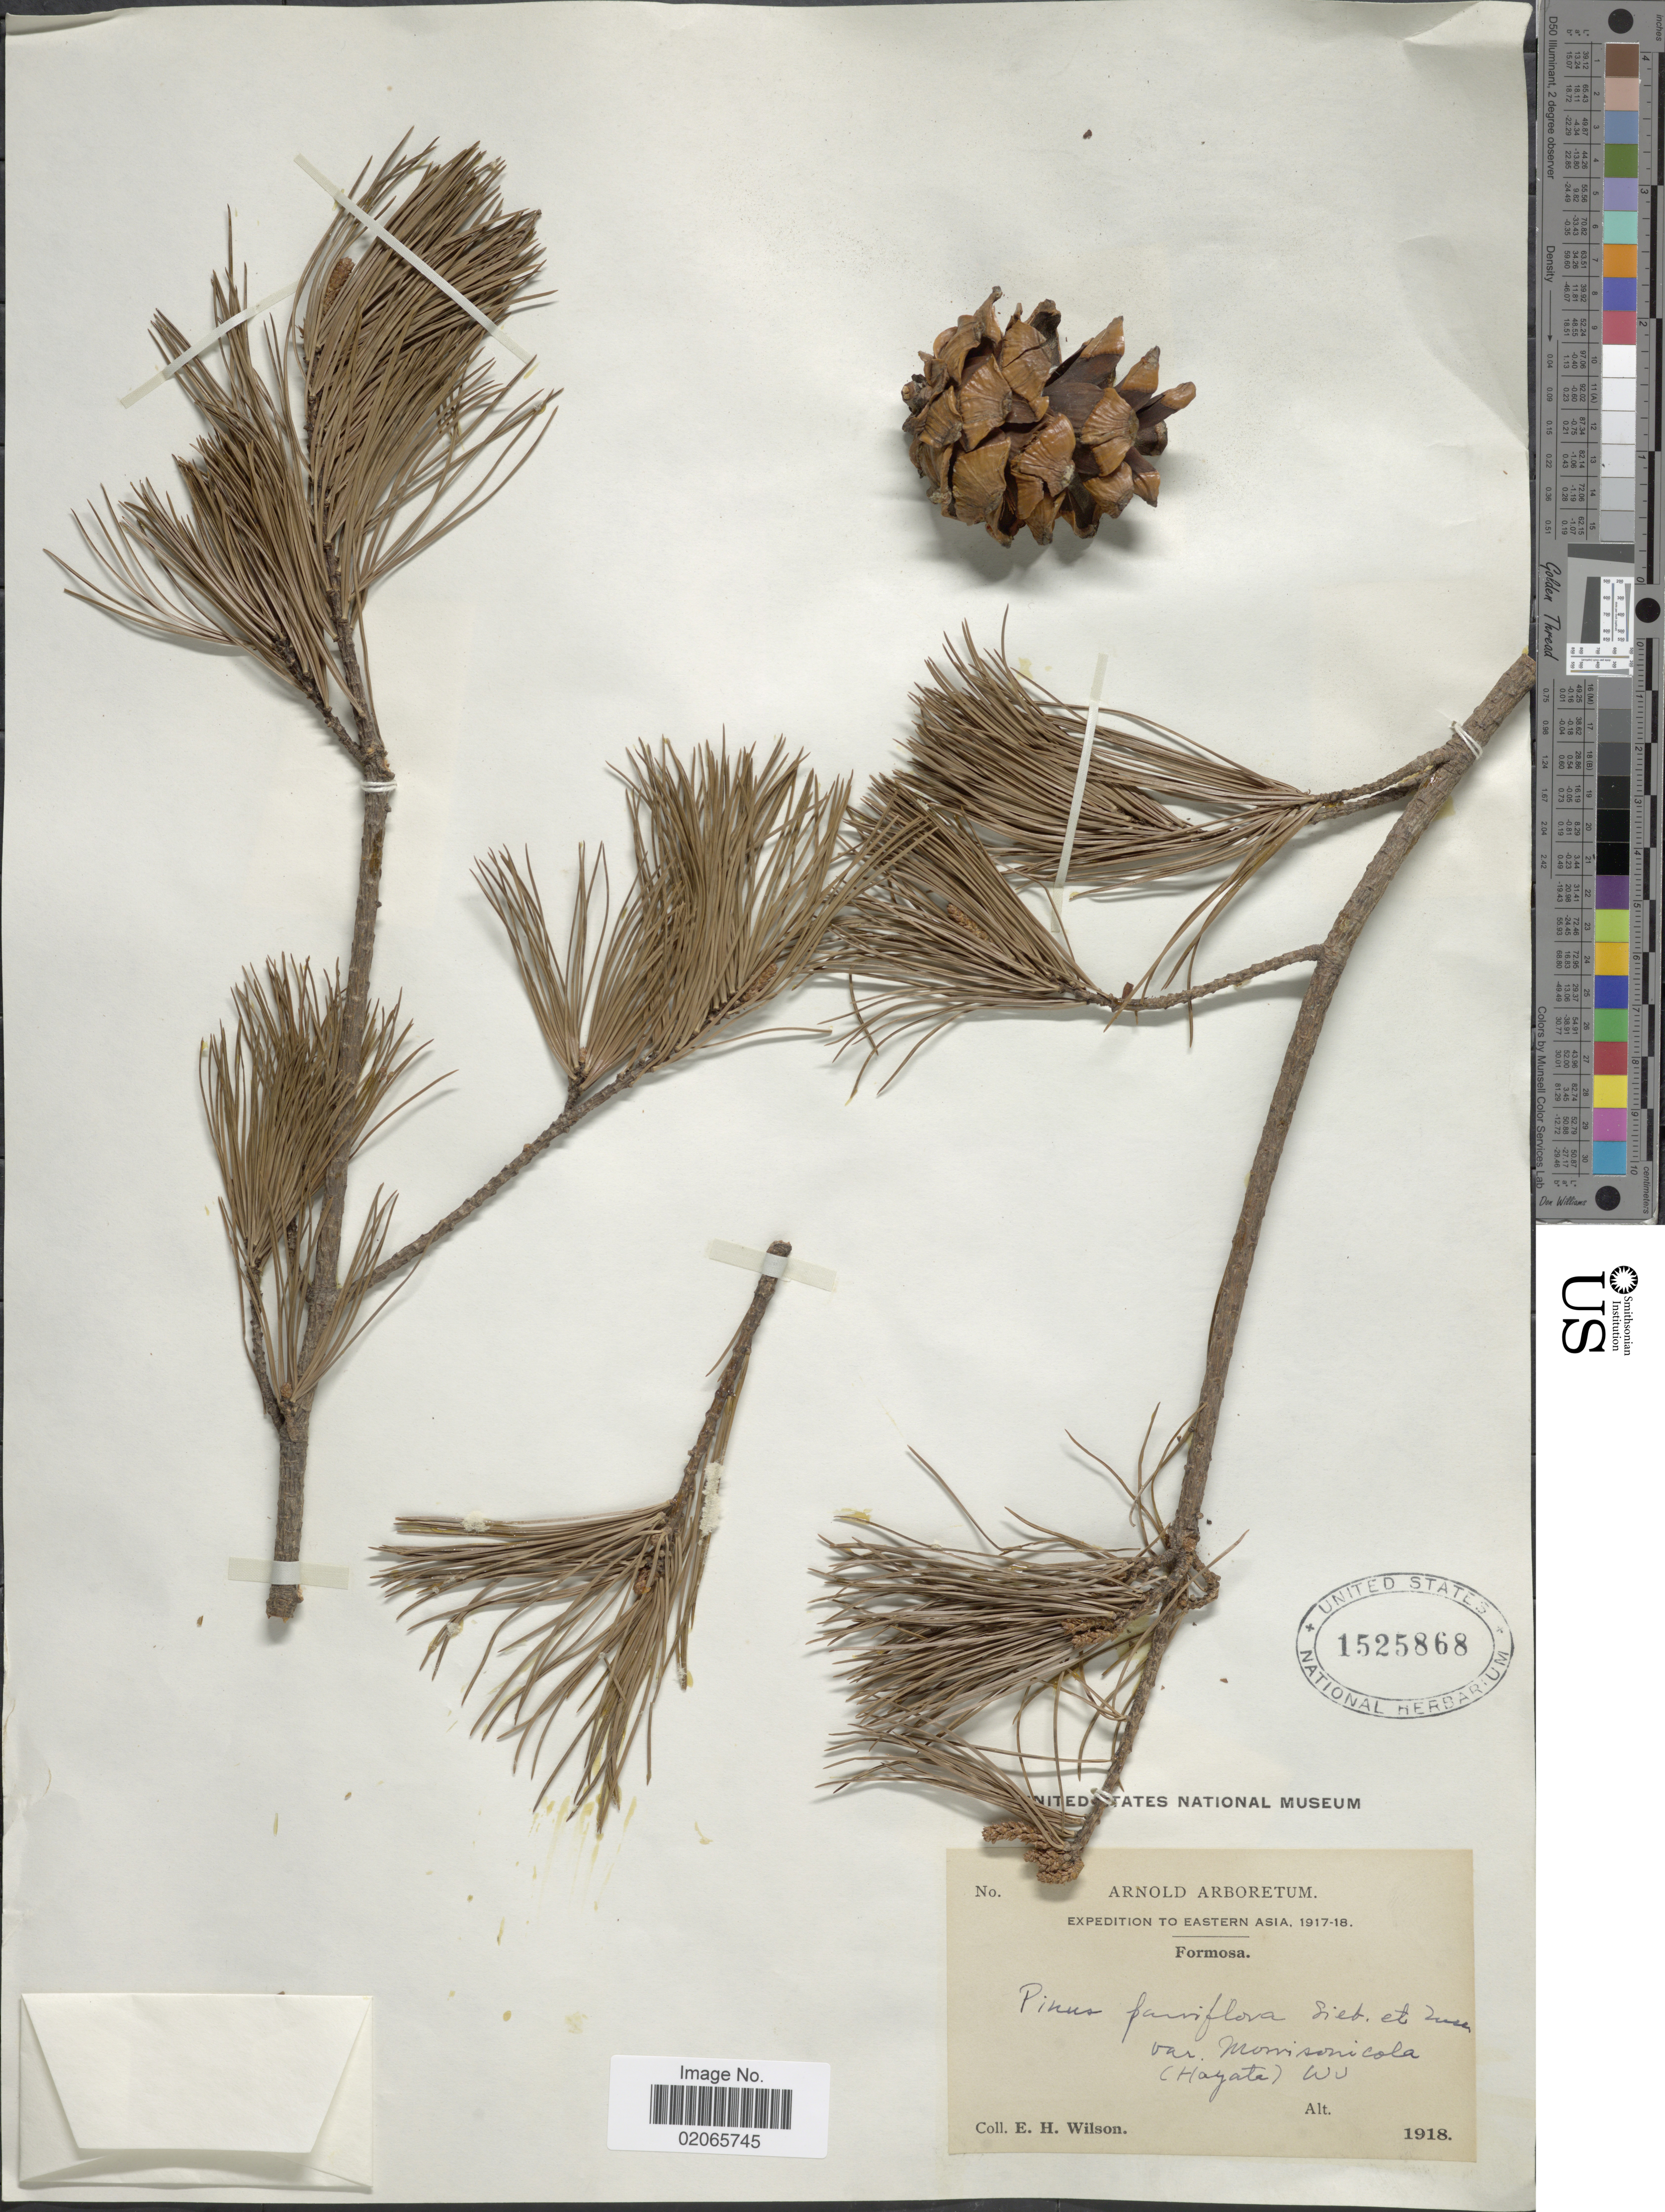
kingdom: Plantae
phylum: Tracheophyta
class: Pinopsida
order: Pinales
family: Pinaceae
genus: Pinus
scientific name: Pinus parviflora var. morrisonicola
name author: (Hayata) C.L. Wu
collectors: E. Wilson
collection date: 1918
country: Taiwan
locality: Formosa, Eastern Asia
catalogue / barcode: US 1525868